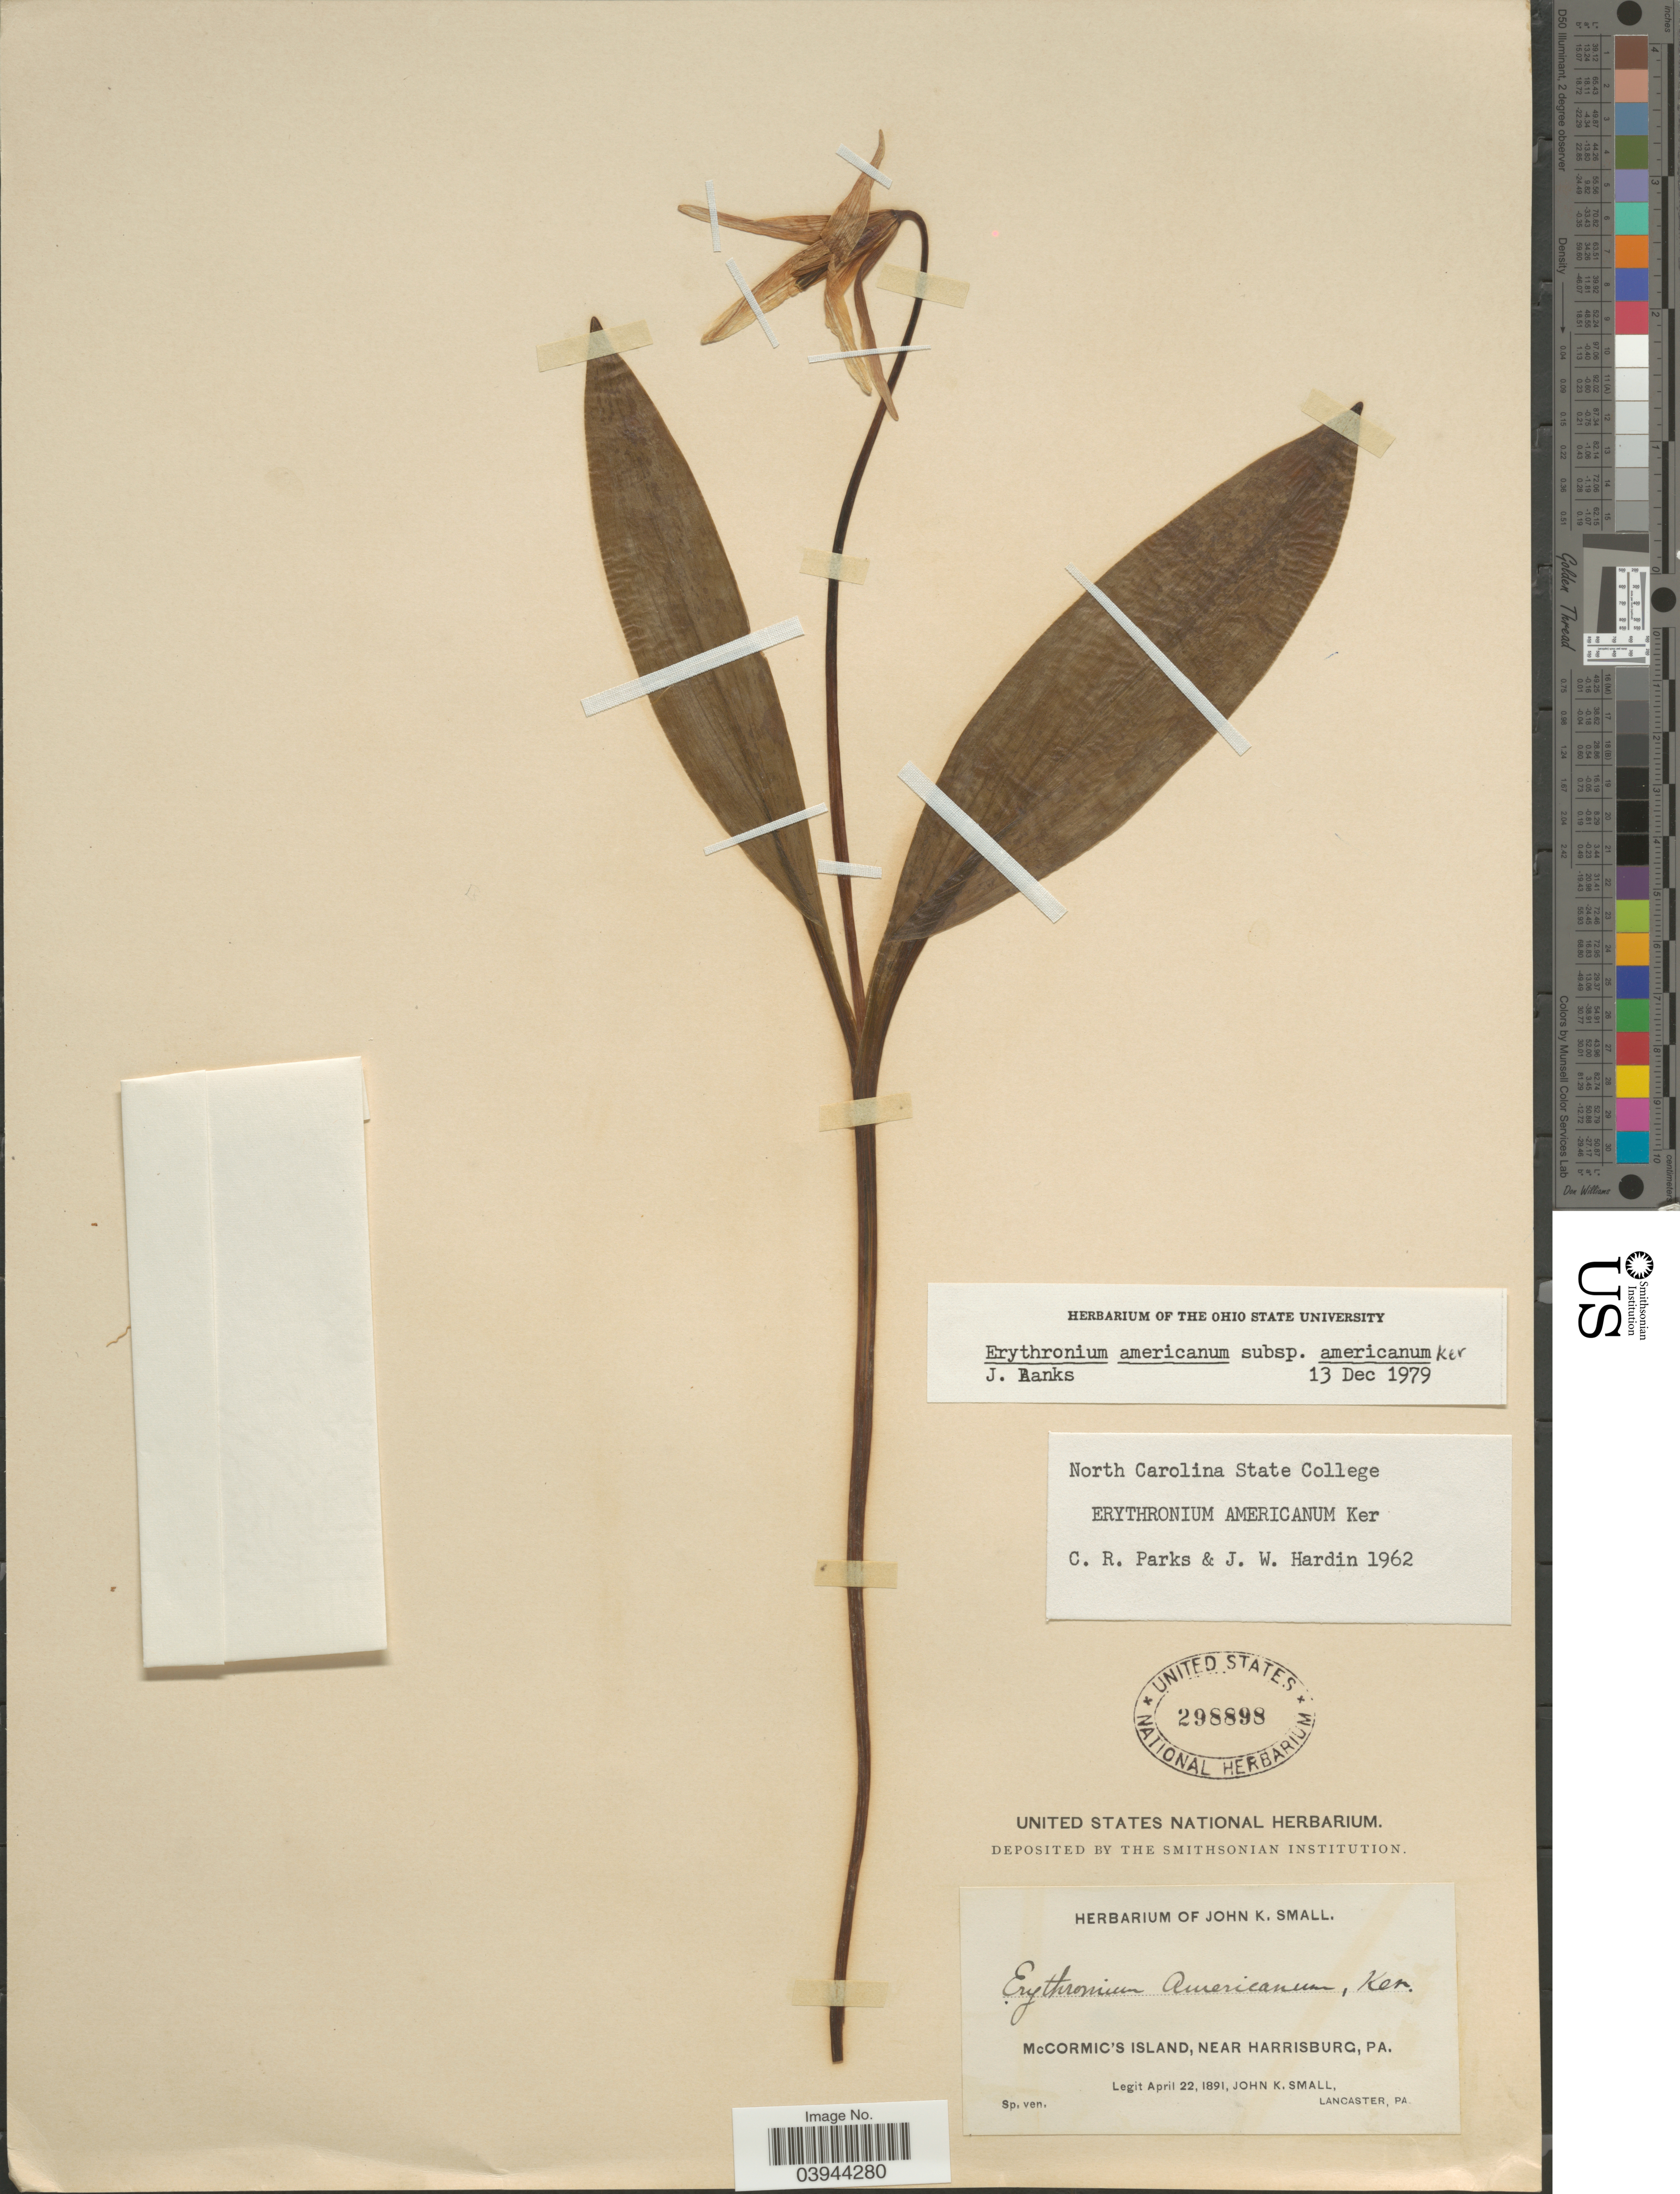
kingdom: Plantae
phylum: Tracheophyta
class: Liliopsida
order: Liliales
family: Liliaceae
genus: Erythronium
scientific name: Erythronium americanum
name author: Ker Gawl.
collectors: J. K. Small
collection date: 1891-04-22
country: United States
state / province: Pennsylvania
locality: McCormic's Island, near Harrisburg.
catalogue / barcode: US 298898